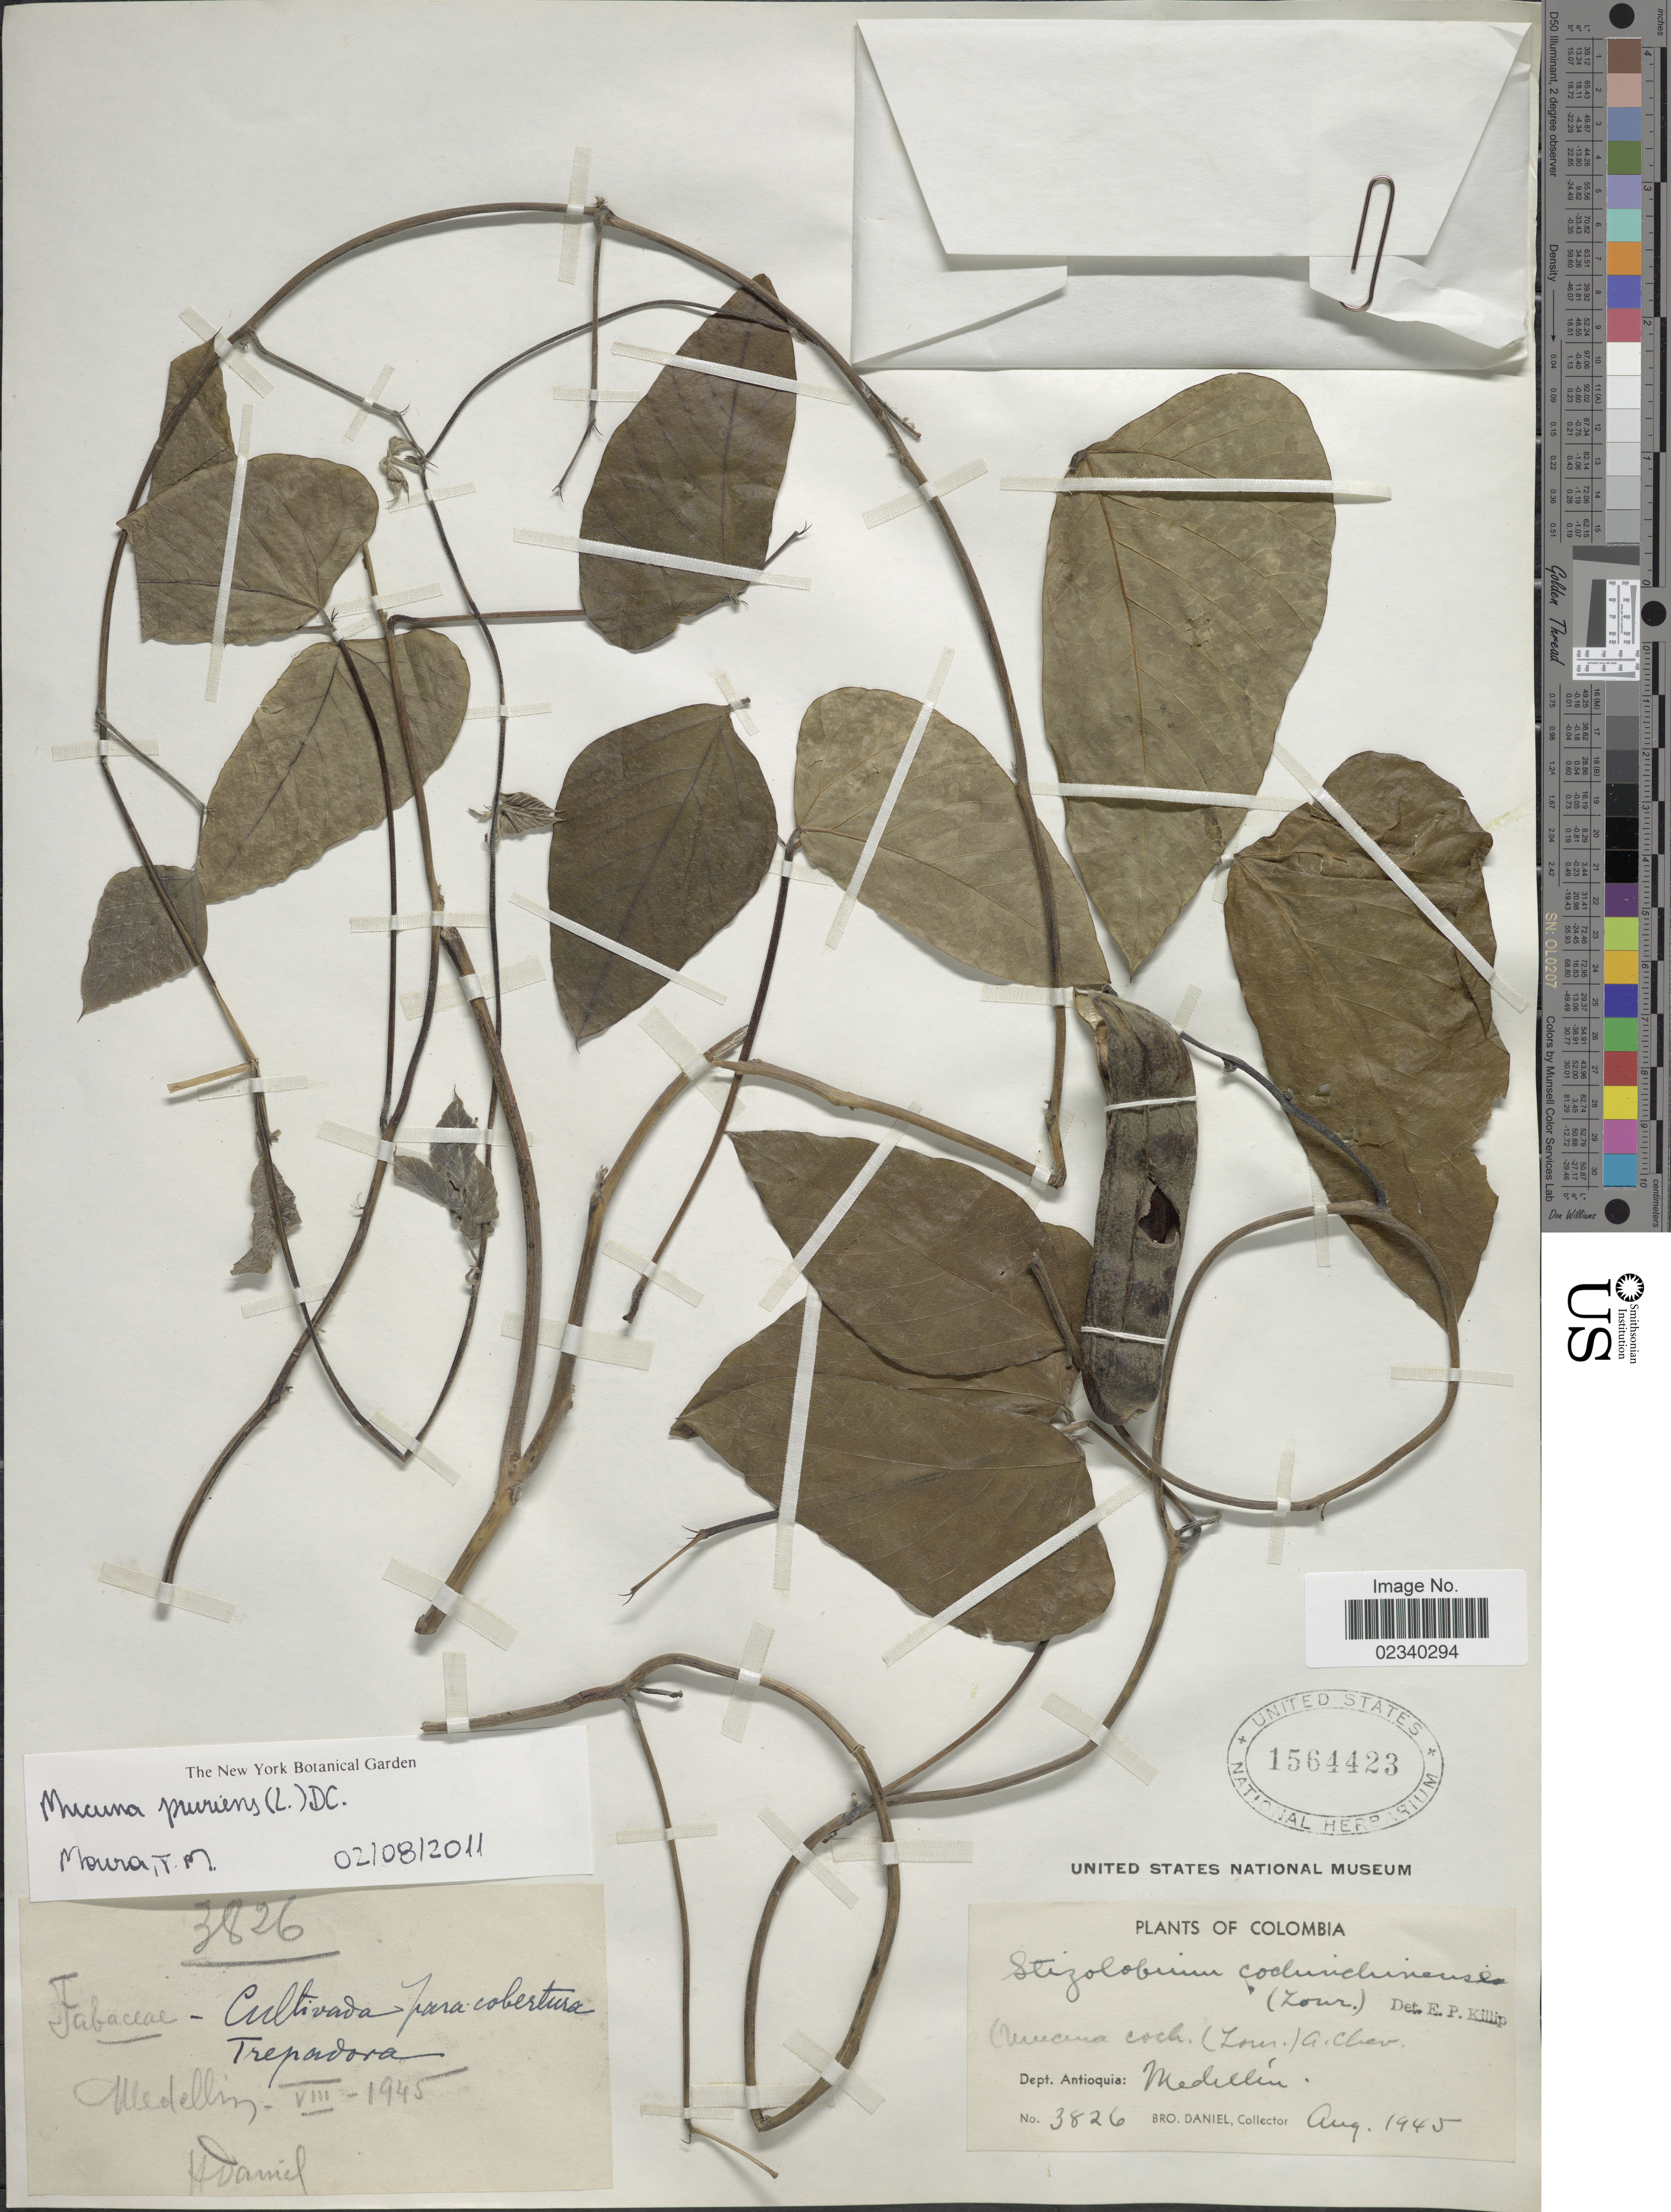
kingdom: Plantae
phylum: Tracheophyta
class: Magnoliopsida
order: Fabales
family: Fabaceae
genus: Mucuna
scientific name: Mucuna pruriens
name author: (L.) DC.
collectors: Bro. Daniel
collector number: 3826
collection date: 1945-08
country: Colombia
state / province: Antioquia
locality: Dept. Antioquia:Medellin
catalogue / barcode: US 1564423